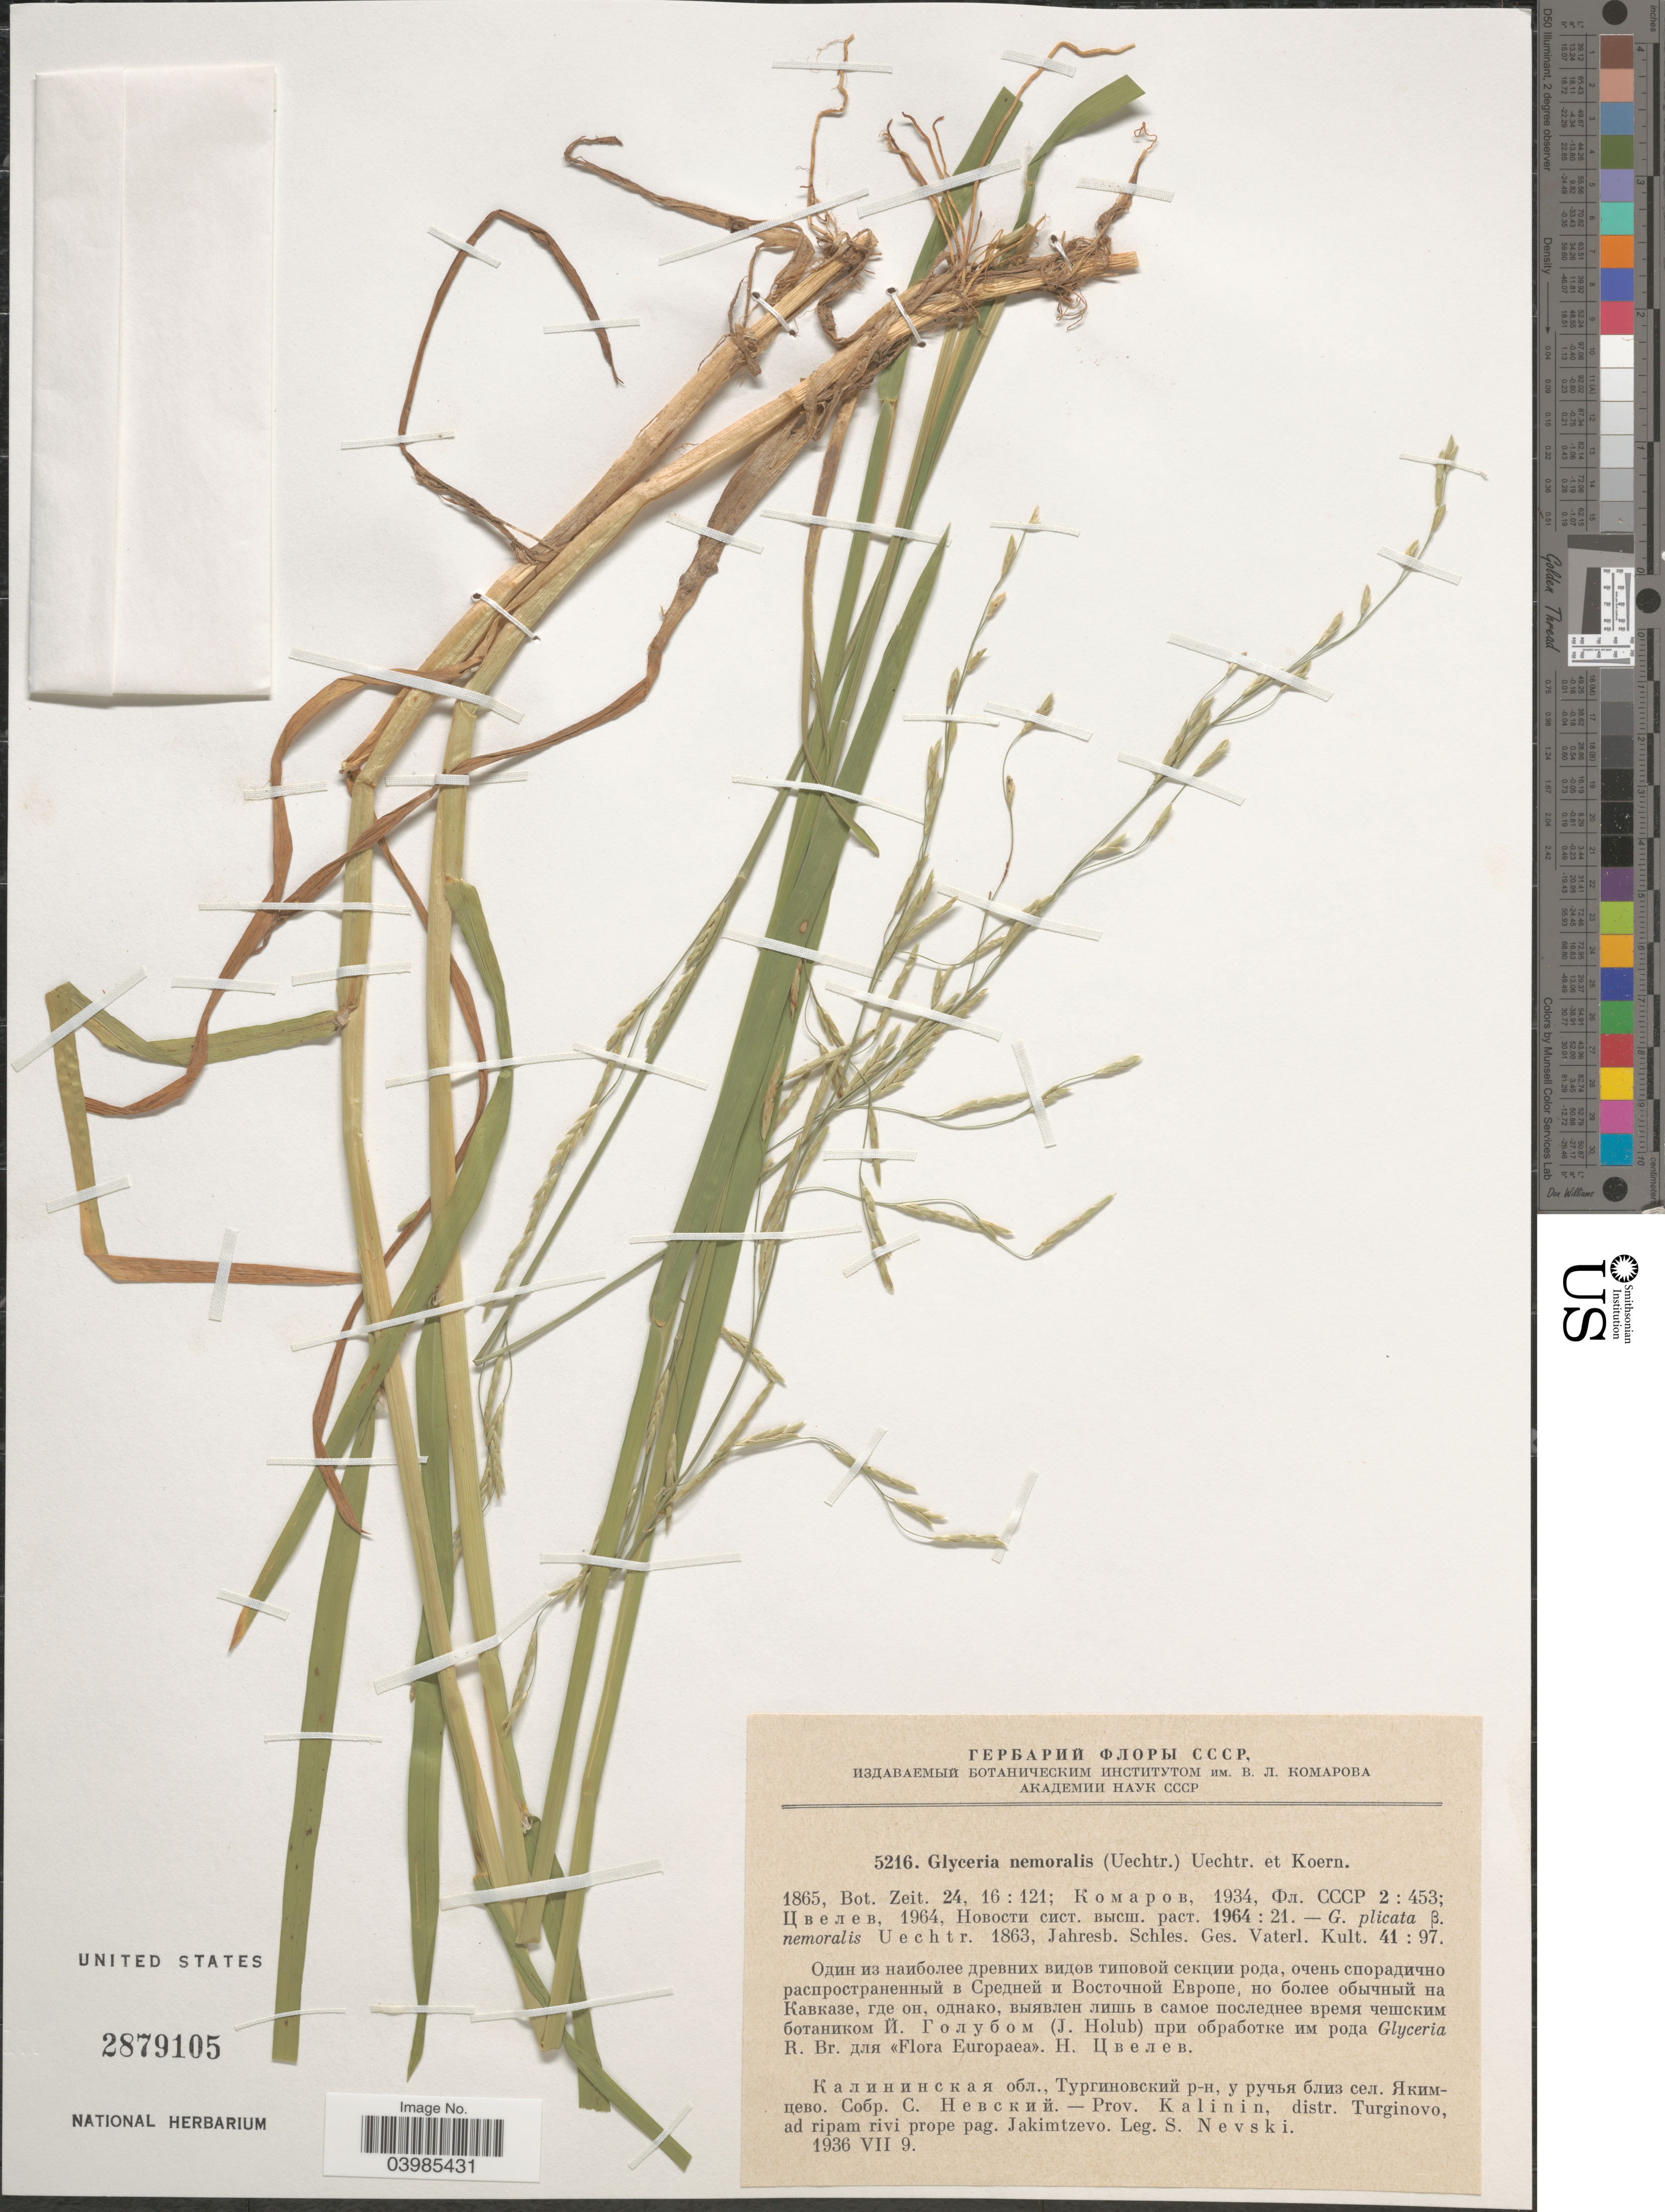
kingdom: Plantae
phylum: Tracheophyta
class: Liliopsida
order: Poales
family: Poaceae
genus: Glyceria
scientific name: Glyceria nemoralis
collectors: S. A. Nevski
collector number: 5216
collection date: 1936-07-09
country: Russian Federation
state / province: Tver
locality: Prov. Kalinin, distr. Turginovo, ad ripam rivi prope pag. Jakimtzevo.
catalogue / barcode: US 2879105